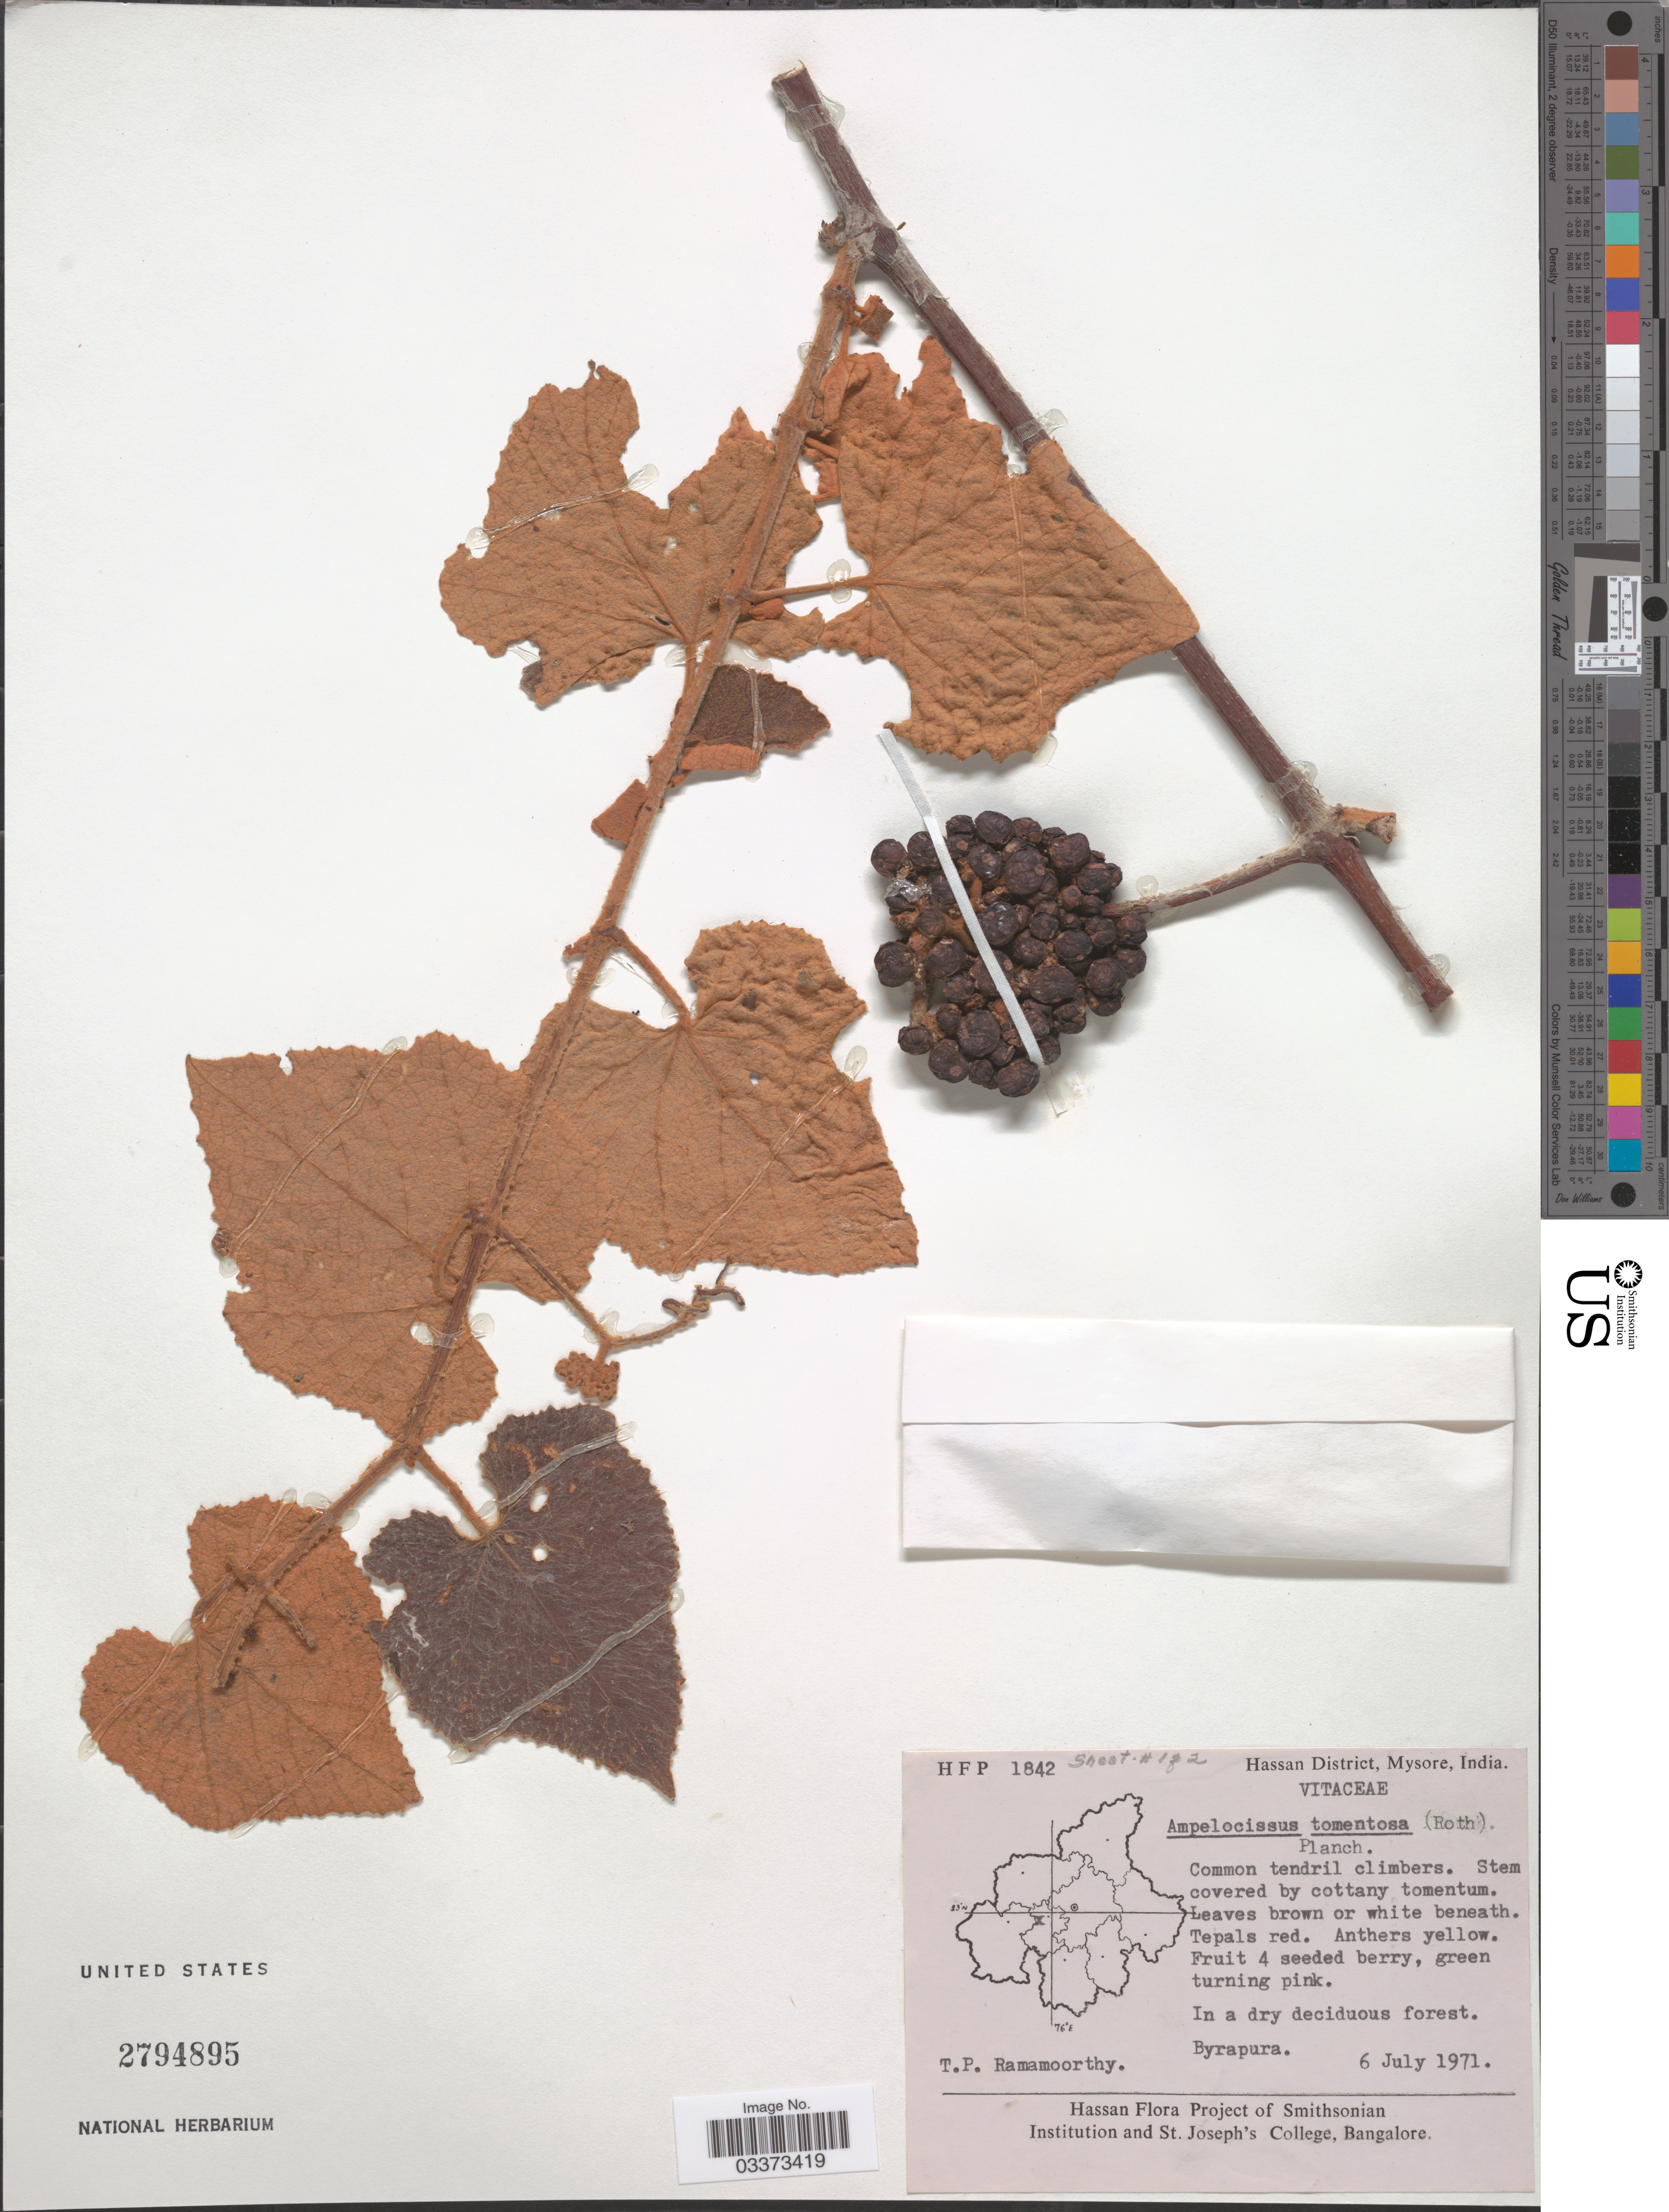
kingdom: Plantae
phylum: Tracheophyta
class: Magnoliopsida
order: Vitales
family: Vitaceae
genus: Ampelocissus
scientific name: Ampelocissus tomentosa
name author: (Roth in Schult.) Planch.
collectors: T. P. Ramamoorthy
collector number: H F P 1842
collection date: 1971-07-06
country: India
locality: Hassan District, Mysore. Byrapura.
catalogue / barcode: US 2794895